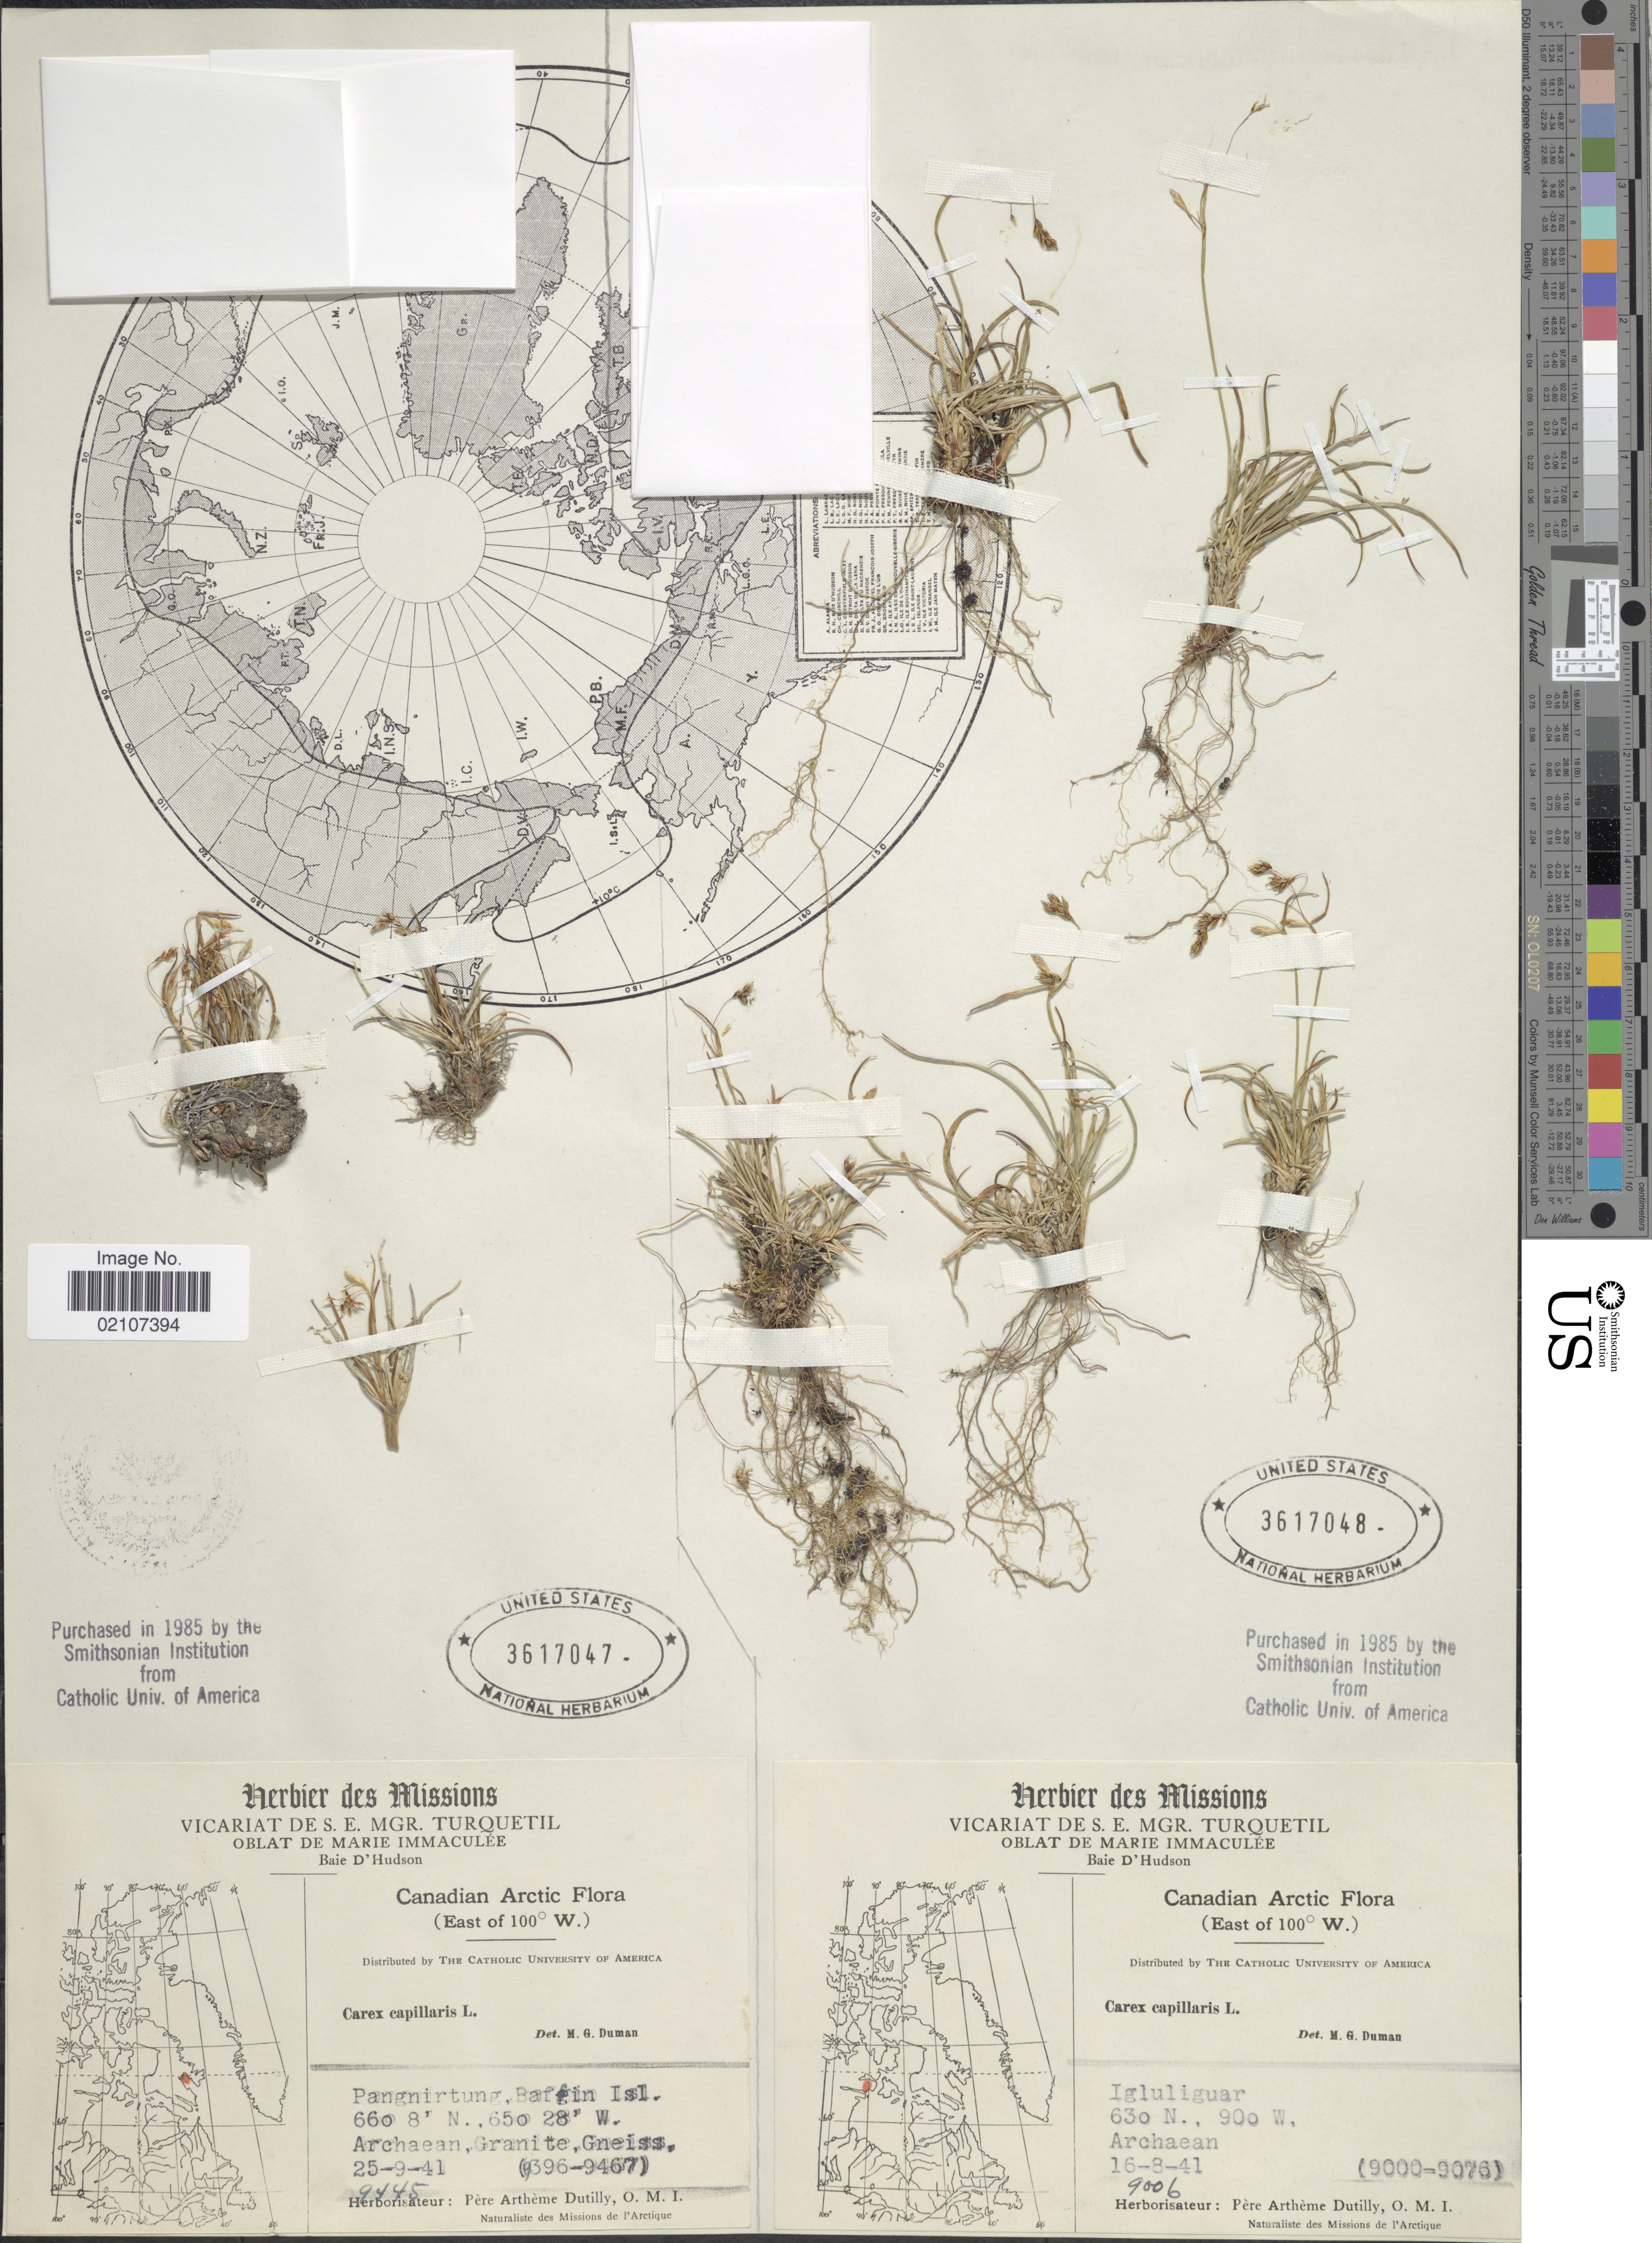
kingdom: Plantae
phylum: Tracheophyta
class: Liliopsida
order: Poales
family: Cyperaceae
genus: Carex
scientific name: Carex capillaris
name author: L.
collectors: A. Dutilly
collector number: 9006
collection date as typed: Transcribed d/m/y: 16/8/41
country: Canada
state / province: Nunavut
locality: Canadian Arctic (East of 100° W.), Igluliguar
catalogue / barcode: US 3617048-2